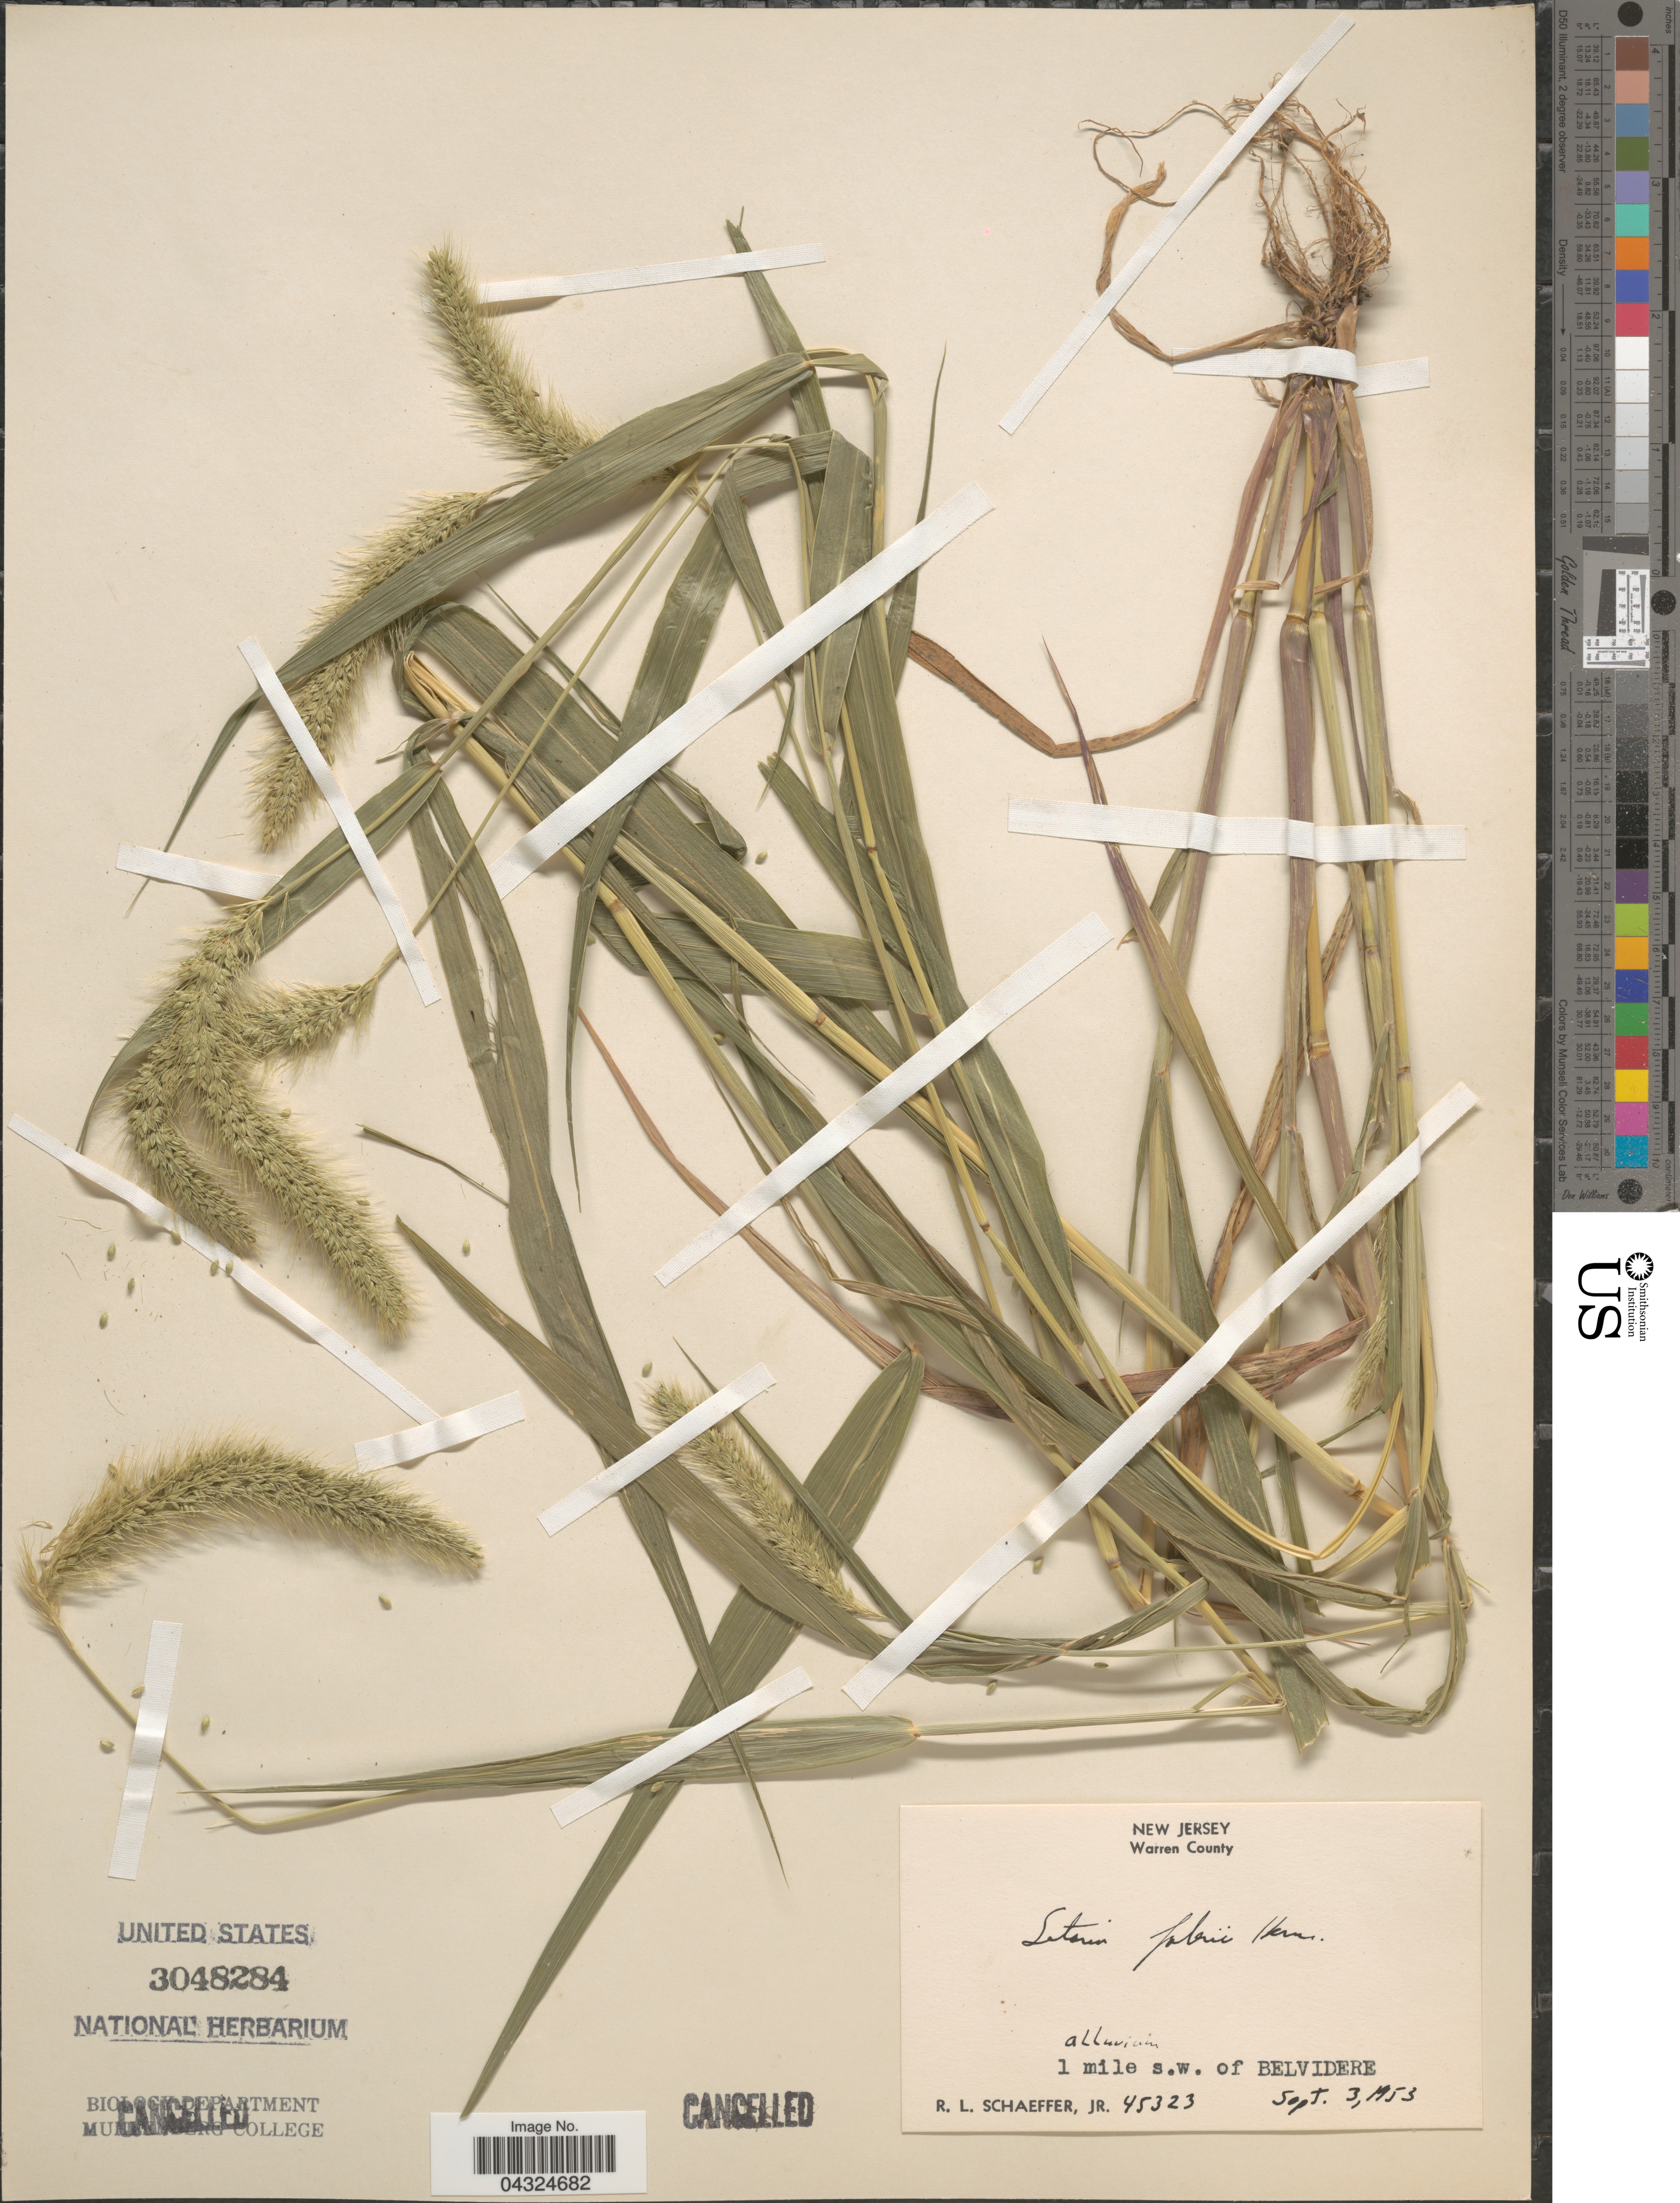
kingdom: Plantae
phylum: Tracheophyta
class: Liliopsida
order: Poales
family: Poaceae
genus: Setaria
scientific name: Setaria faberi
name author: R.A.W. Herrm.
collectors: R. L. Schaeffer Jr.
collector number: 45323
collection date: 1953-09-03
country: United States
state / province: New Jersey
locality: Warren County. 1 mile s.w. of Belvidere.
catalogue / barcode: US 3048284